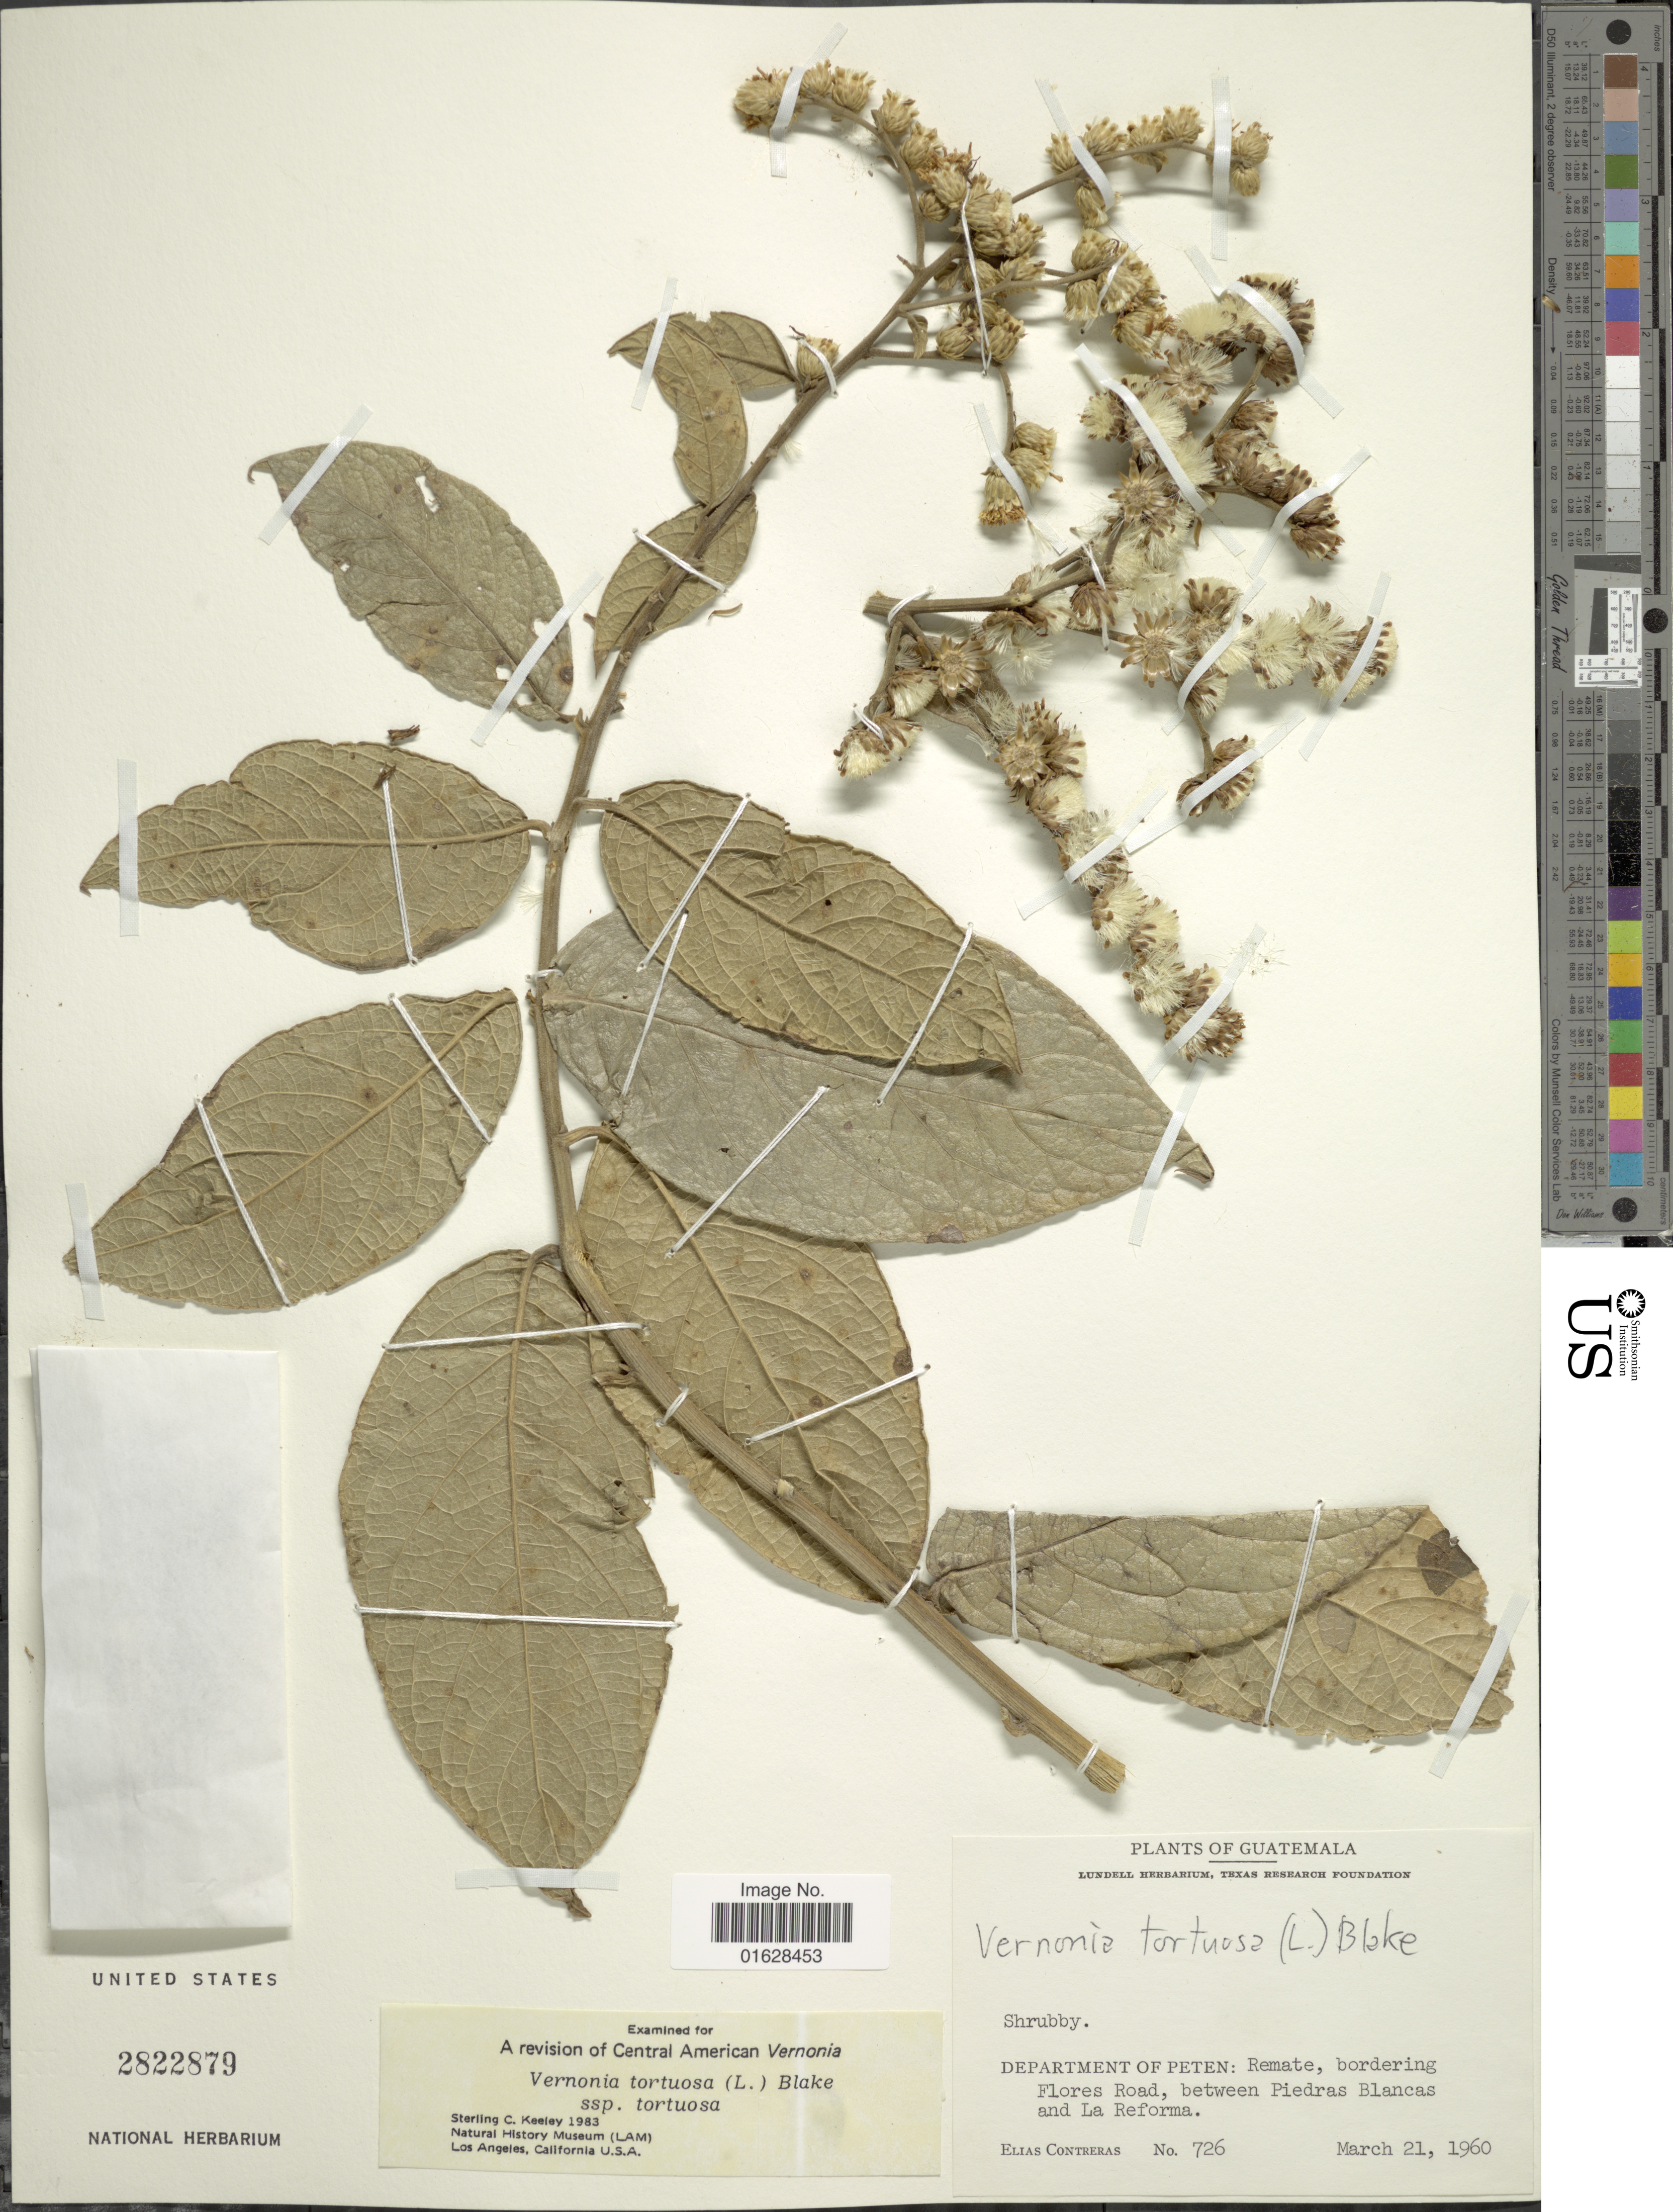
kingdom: Plantae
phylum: Tracheophyta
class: Magnoliopsida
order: Asterales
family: Asteraceae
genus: Lepidaploa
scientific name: Lepidaploa tortuosa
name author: (L.) H. Rob.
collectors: E. Contreras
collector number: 726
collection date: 1960-03-21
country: Guatemala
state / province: El Petén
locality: Department of Peten, Remate, bordering Flores Road, between Piedras Blancas and La Reforma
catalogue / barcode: US 2822879